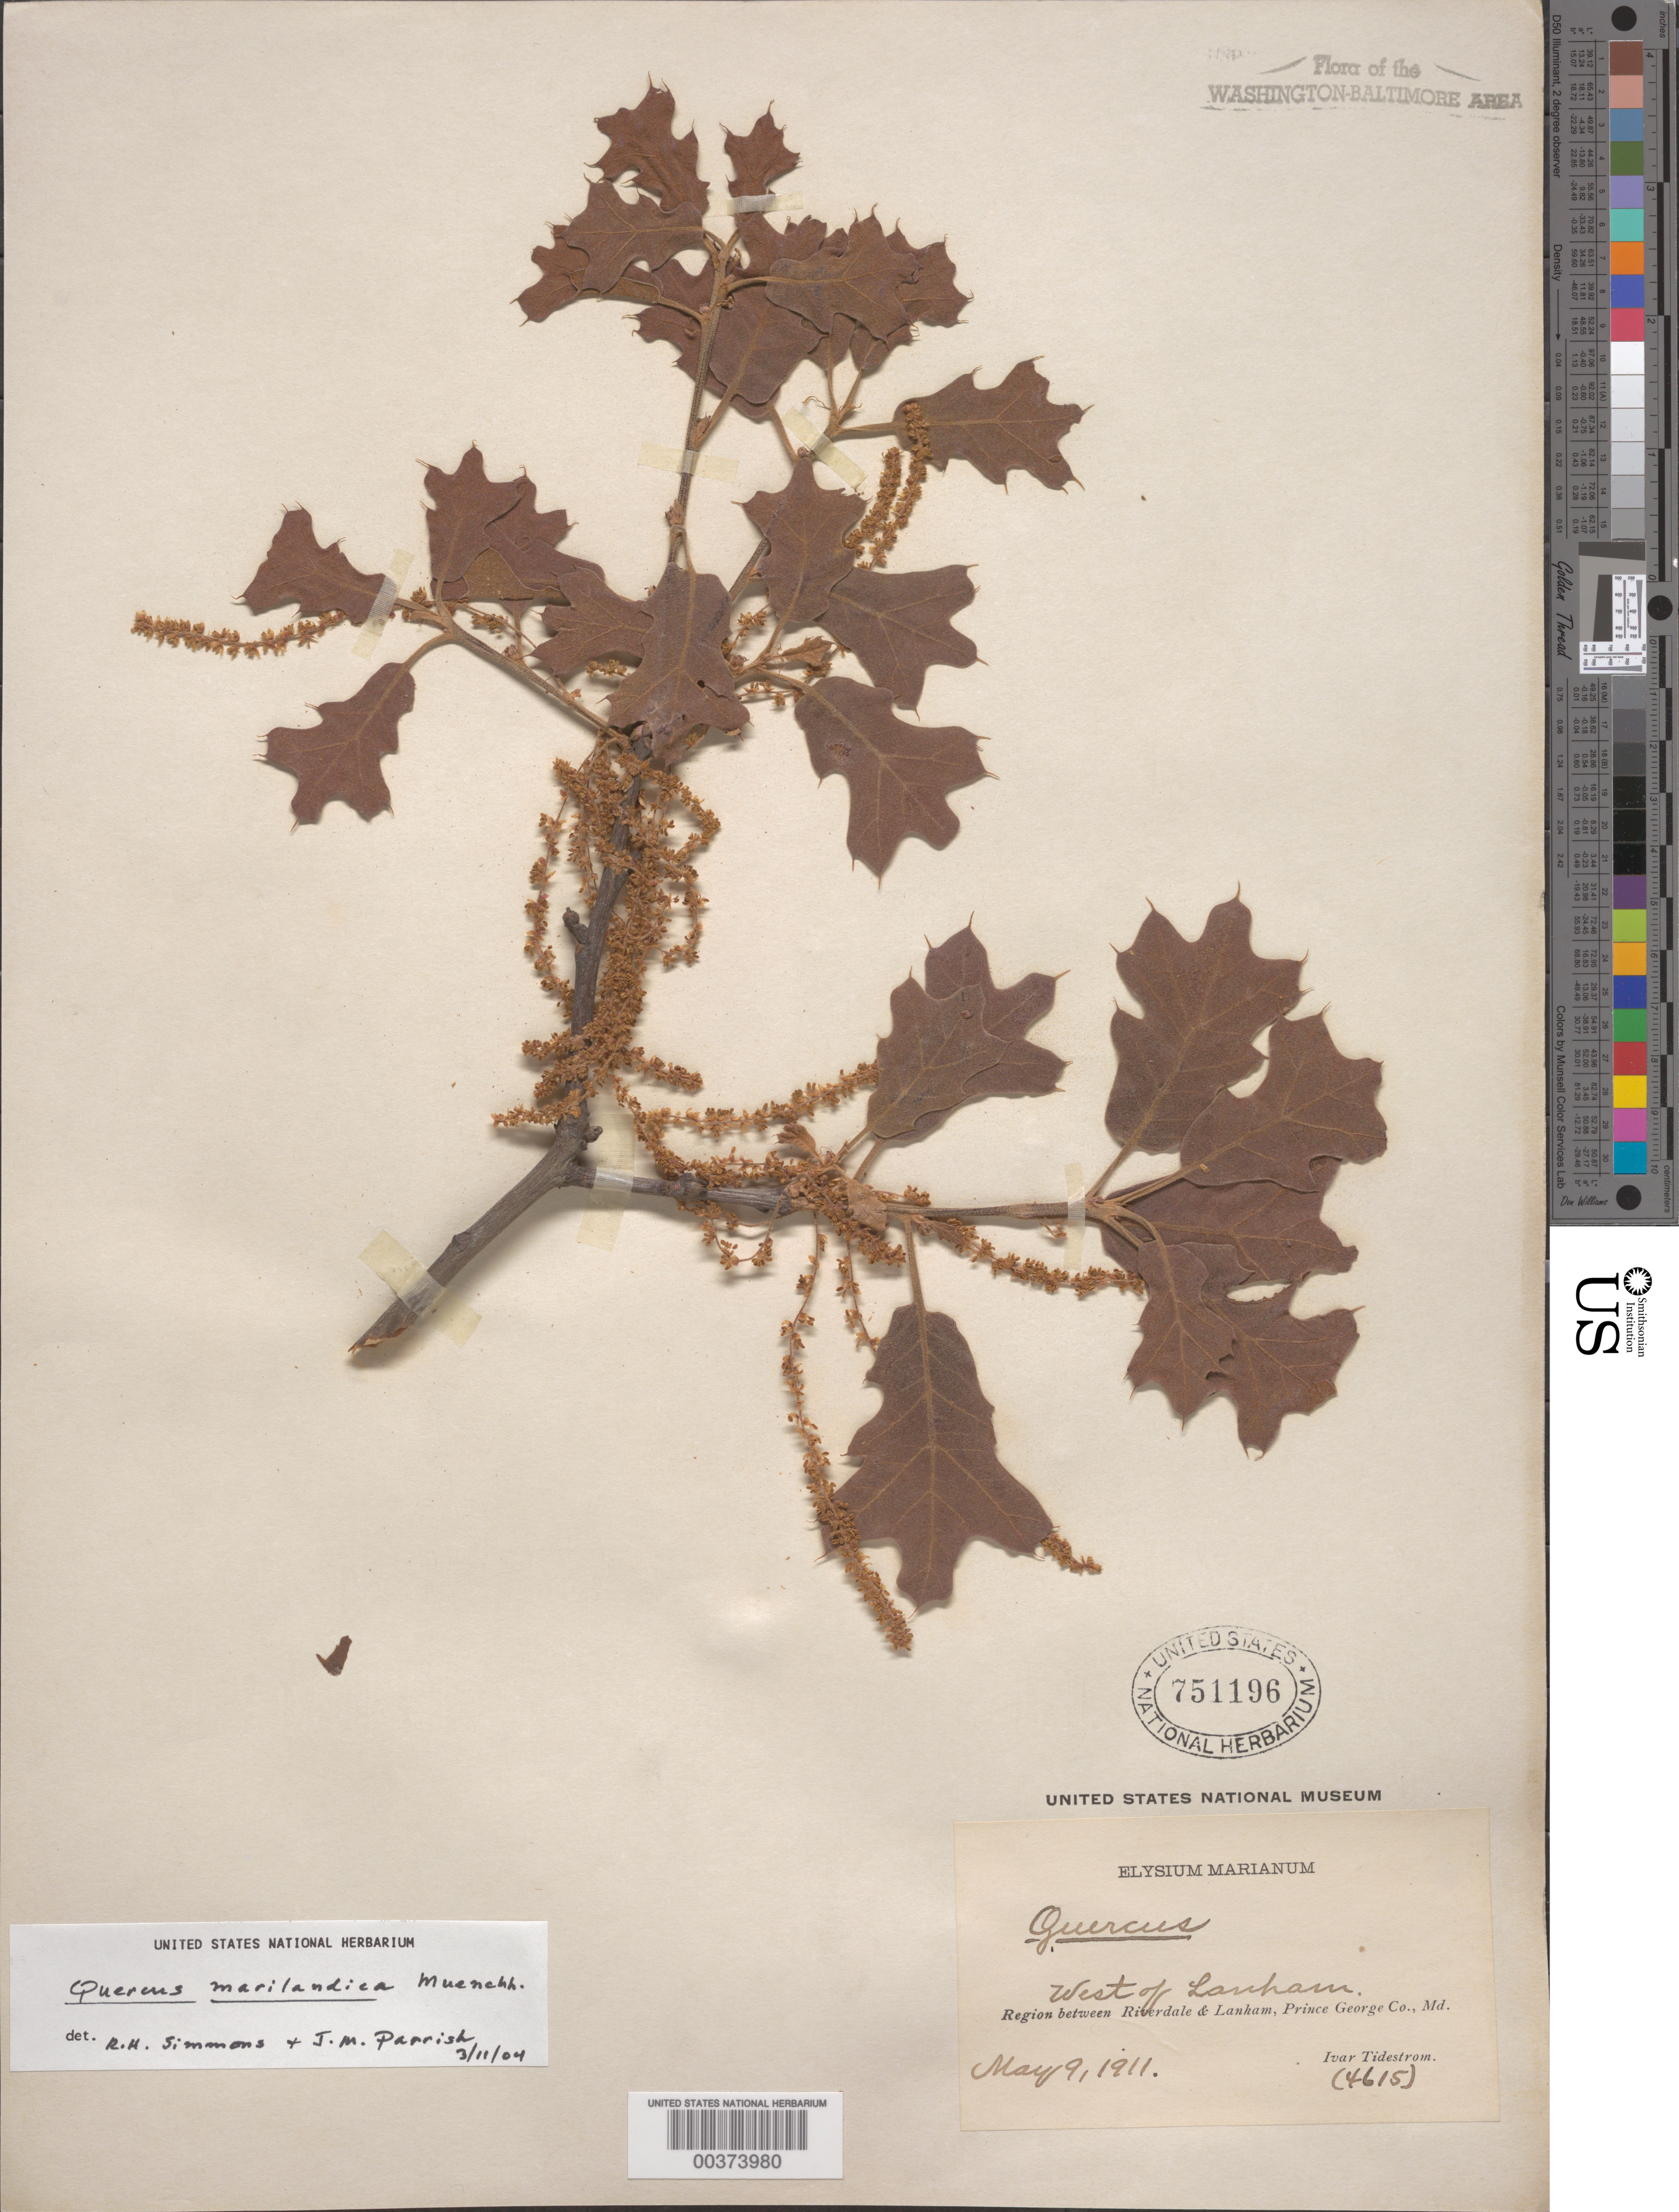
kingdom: Plantae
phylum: Tracheophyta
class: Magnoliopsida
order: Fagales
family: Fagaceae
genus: Quercus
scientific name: Quercus marilandica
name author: (L.) Münchh.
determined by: Simmons, R. H., (UNITED STATES)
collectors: I. F. Tidestrom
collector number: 4615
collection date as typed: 09 May 1911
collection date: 1911-05-09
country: United States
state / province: Maryland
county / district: Prince George's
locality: West of Lanham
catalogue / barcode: US 751196